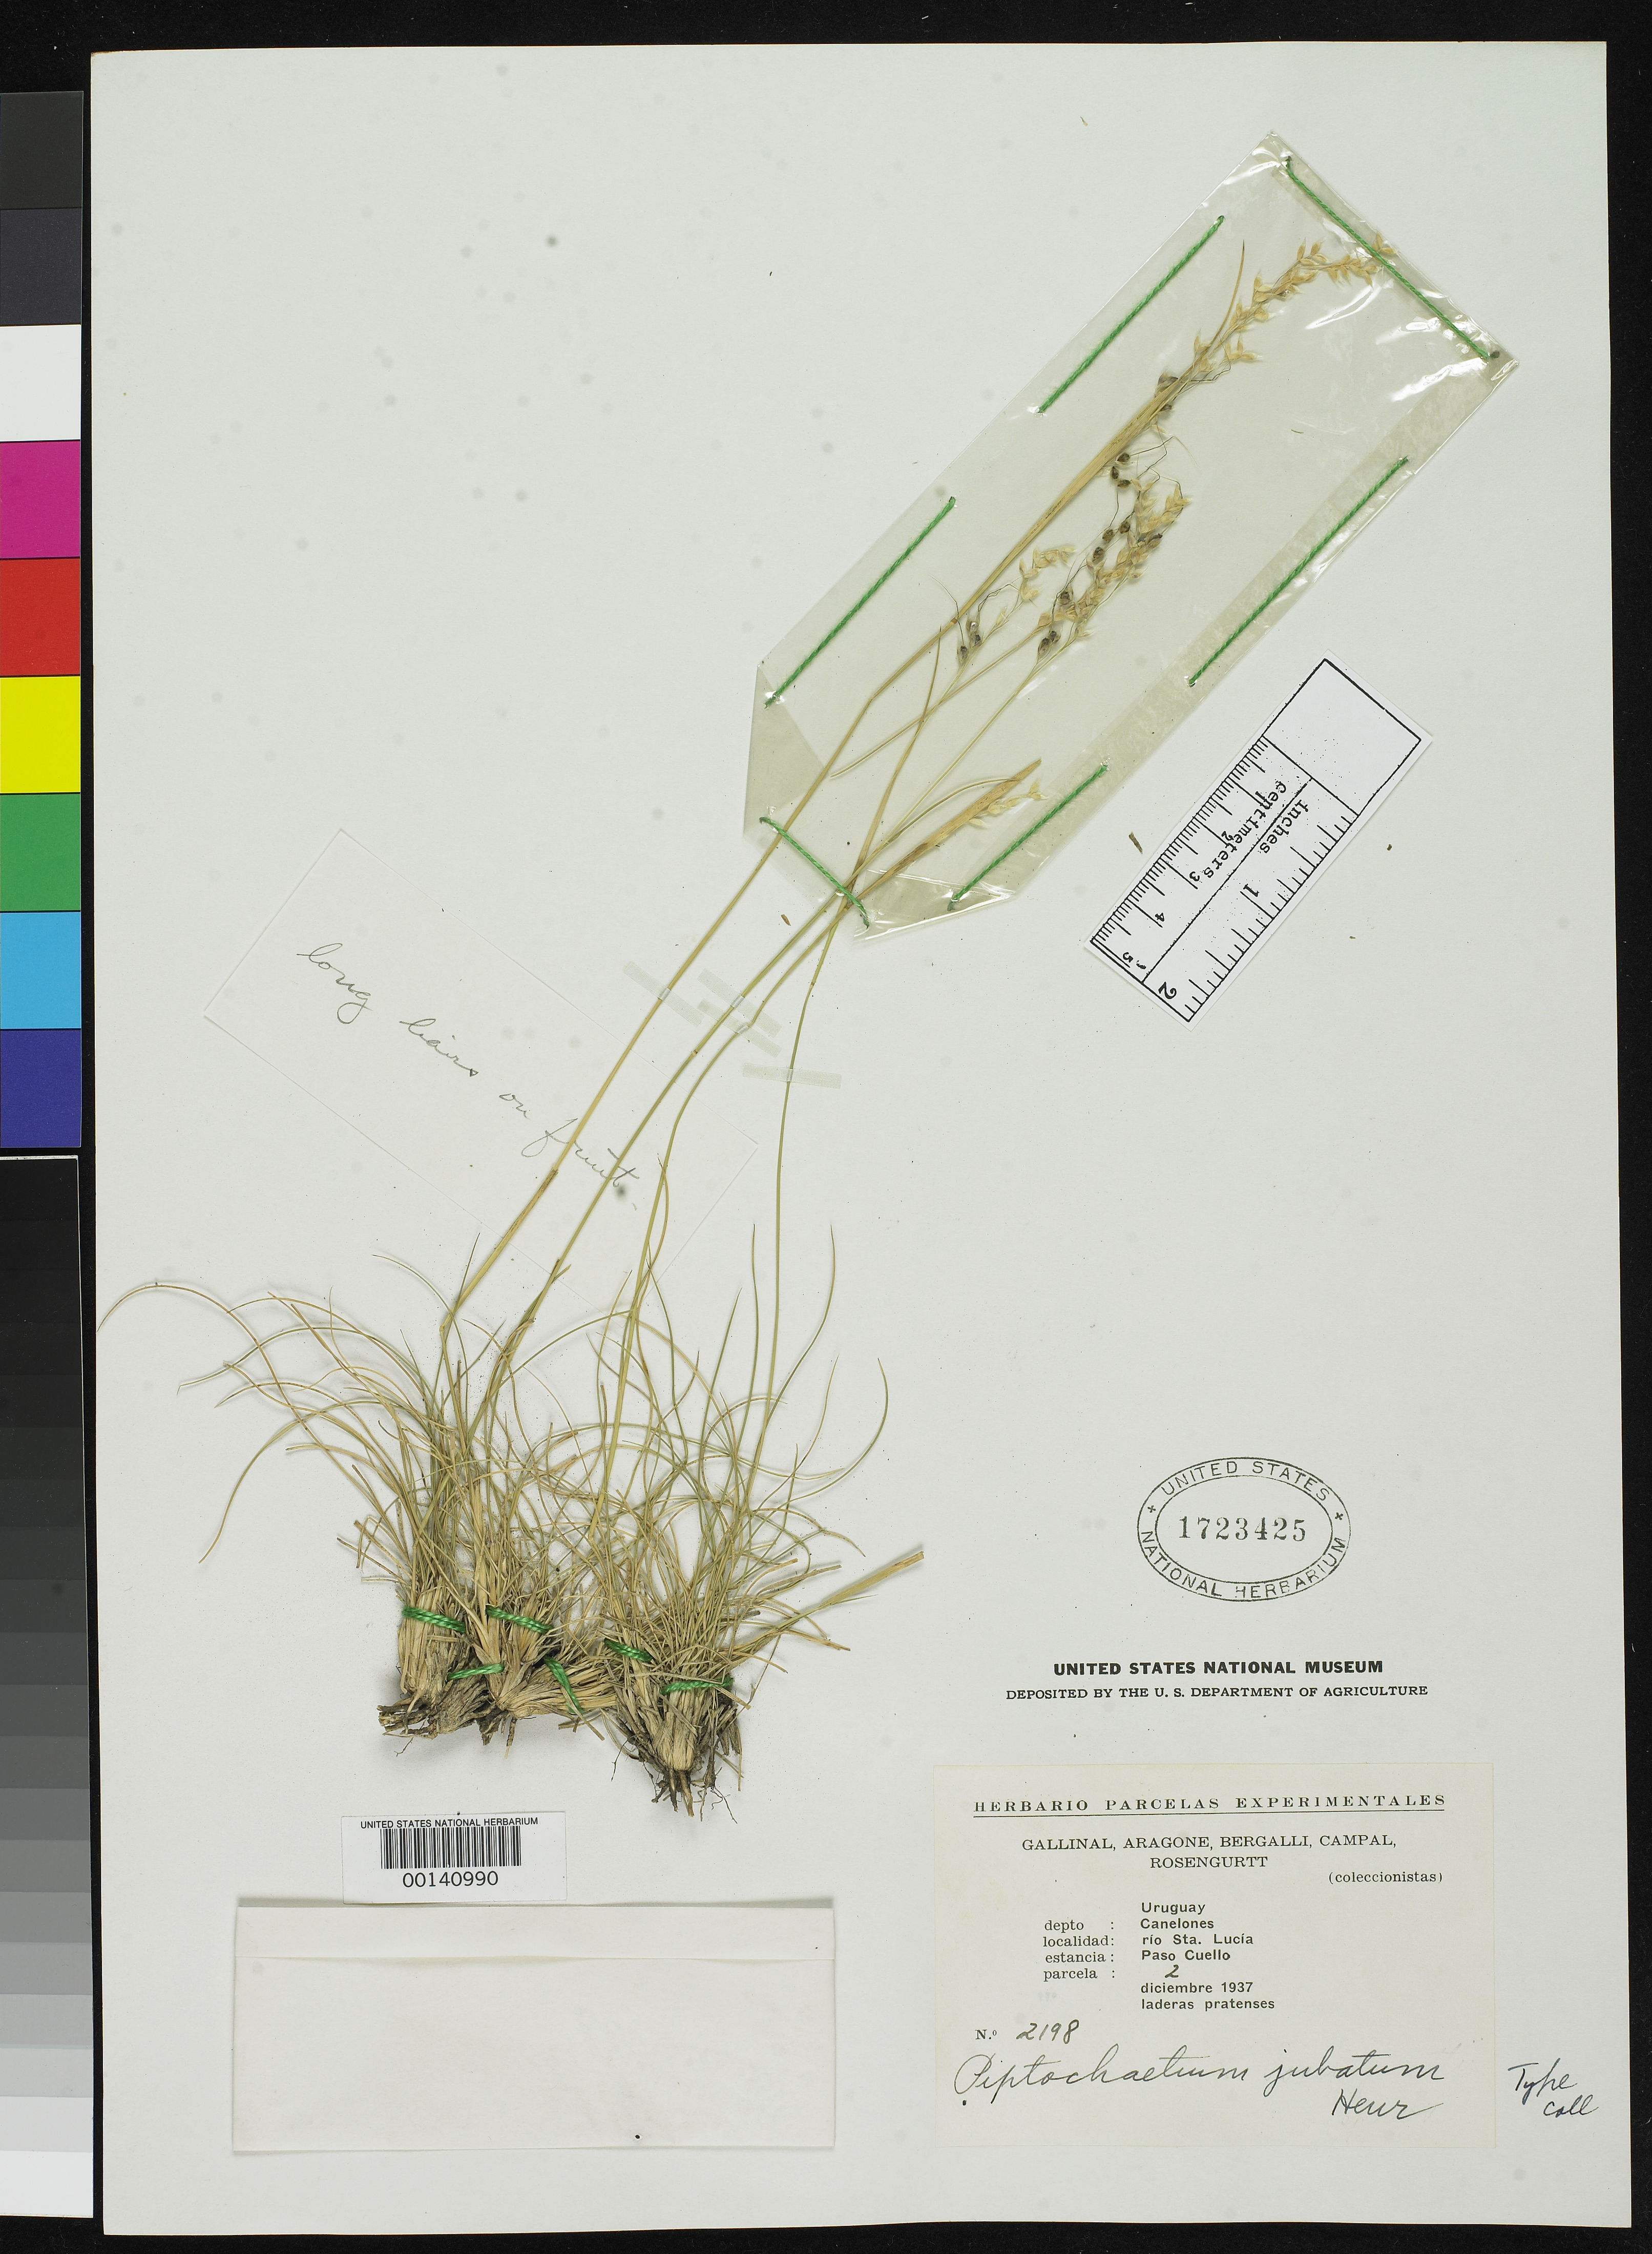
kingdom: Plantae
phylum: Tracheophyta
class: Liliopsida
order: Poales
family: Poaceae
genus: Piptochaetium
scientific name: Piptochaetium jubatum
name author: Henr.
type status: Isotype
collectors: J. Gallinal, E. Aragone, -. Bergali, -- Campal & B. Rosengurtt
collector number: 2198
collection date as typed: Dec 1937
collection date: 1937-12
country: Uruguay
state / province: Canelones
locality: Rio Santa Lucia, Paso Cuello.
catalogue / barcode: US 1723425